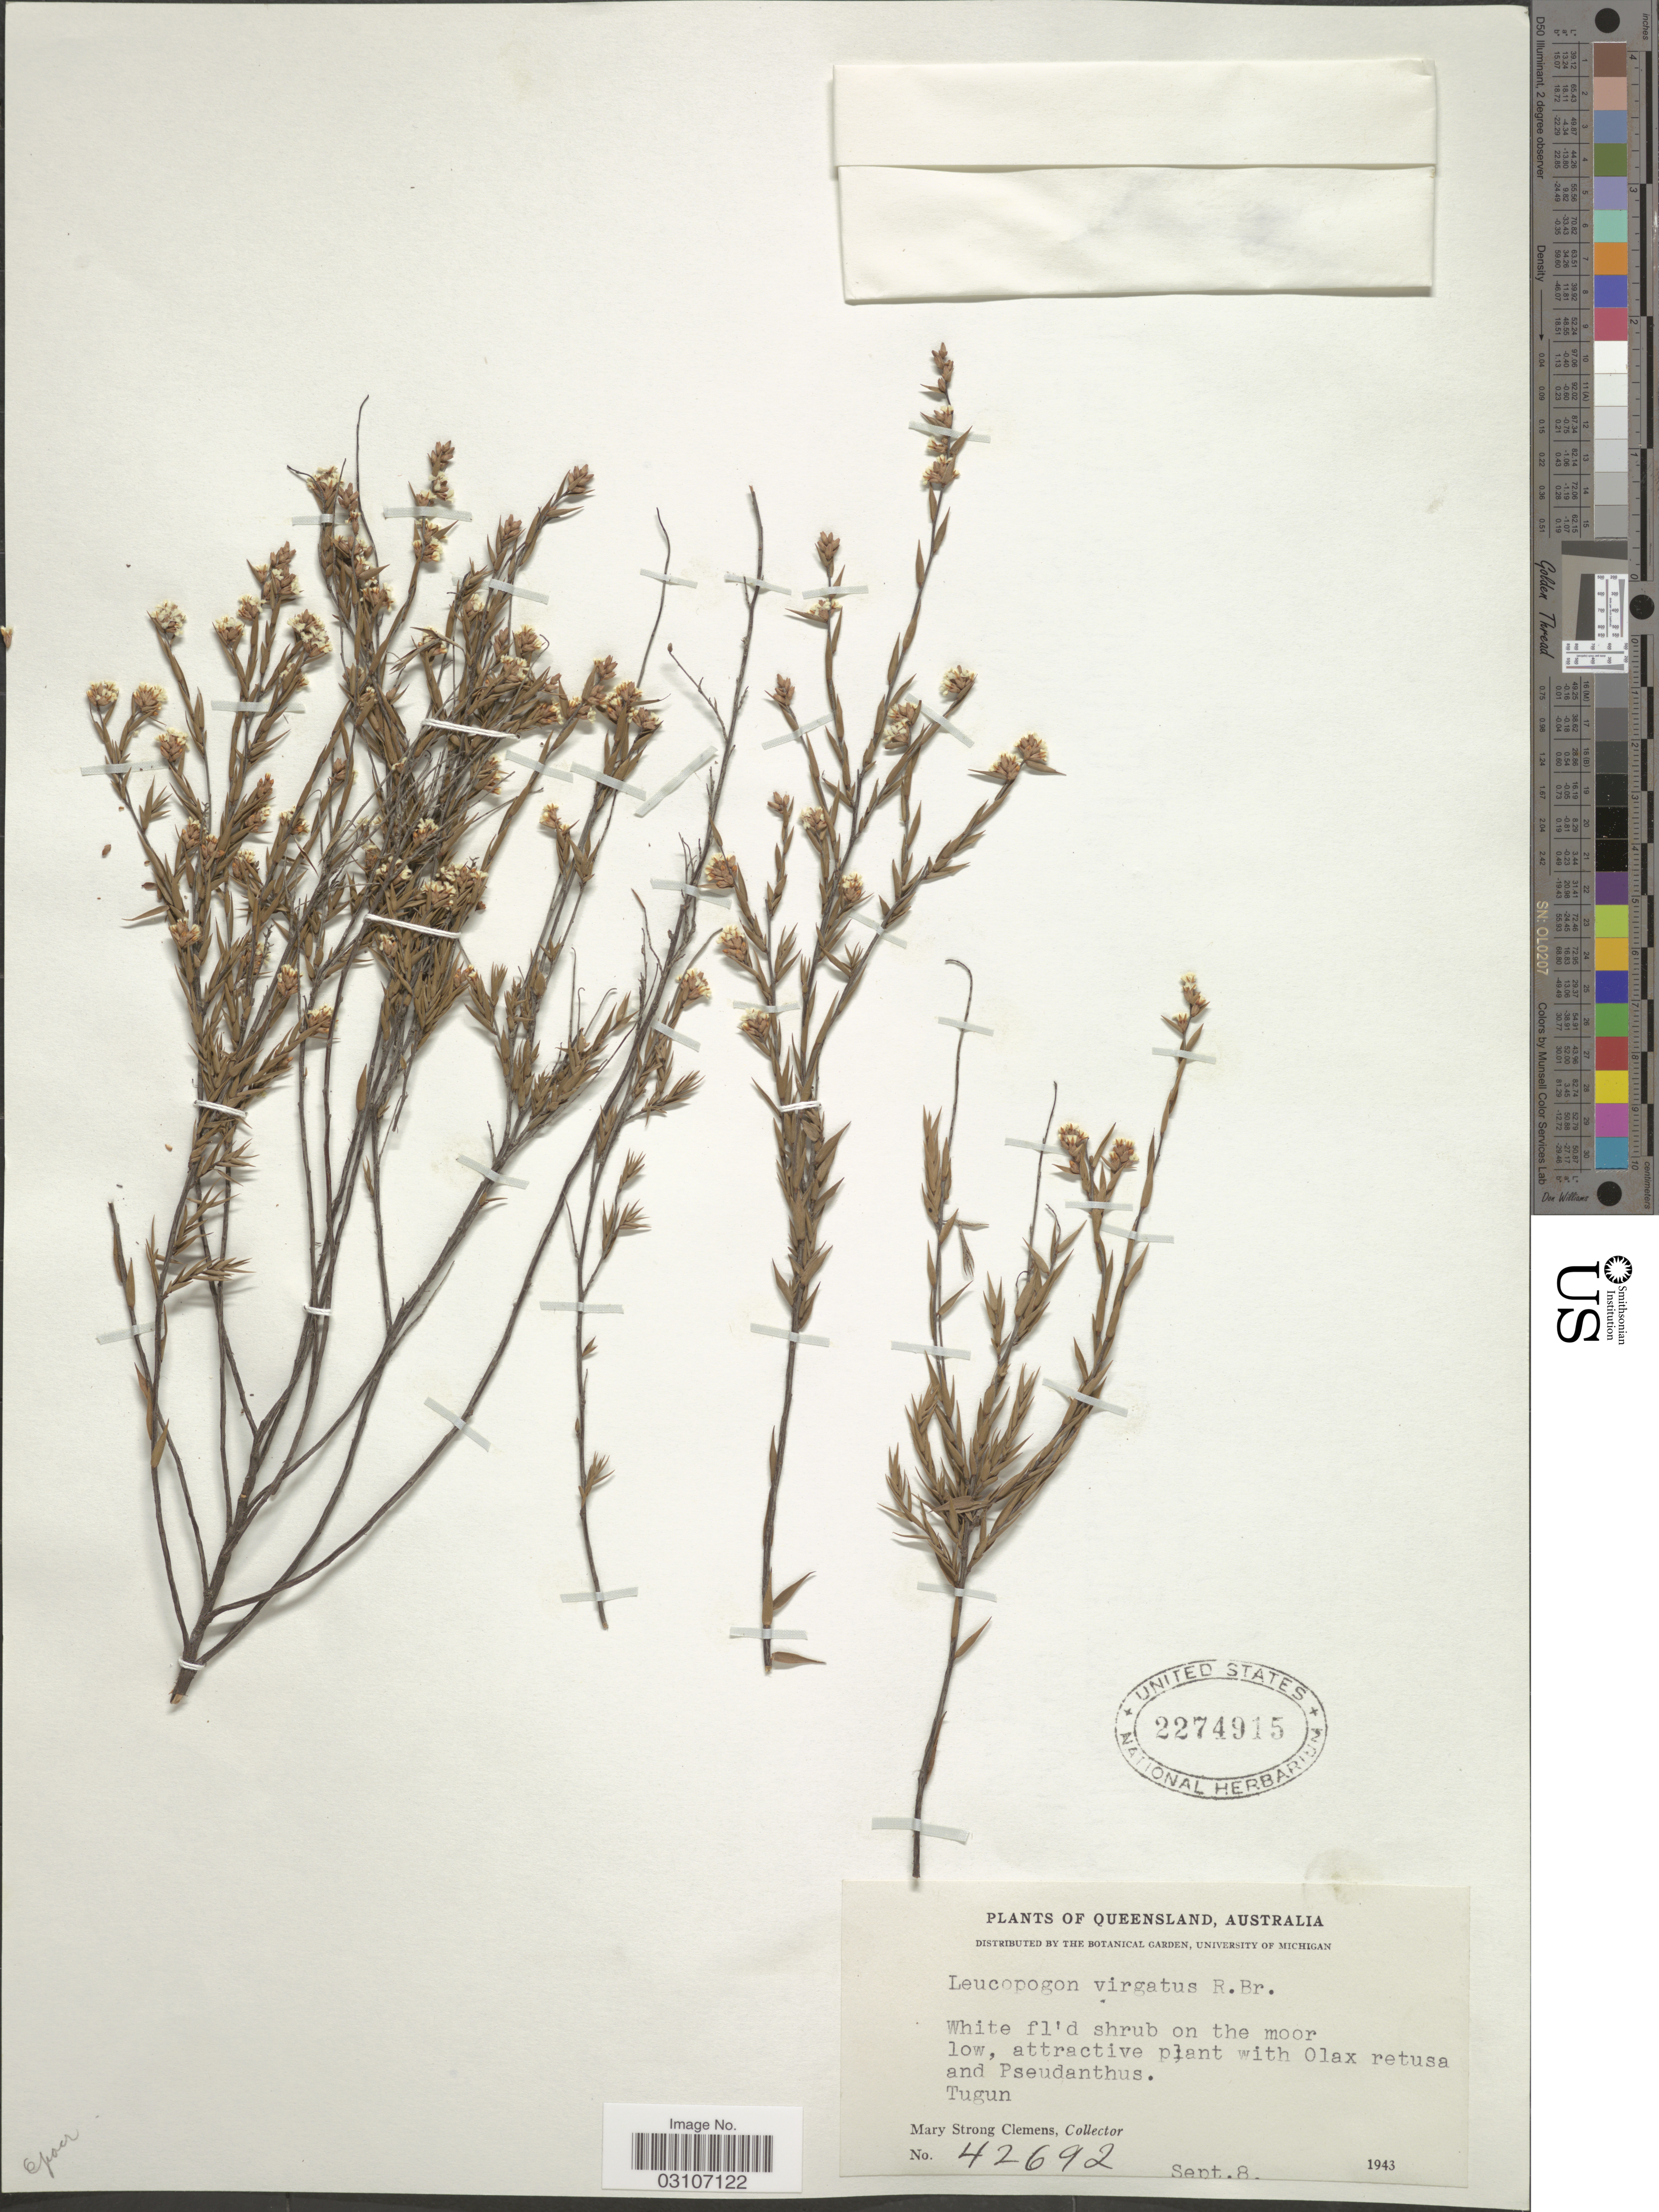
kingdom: Plantae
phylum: Tracheophyta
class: Magnoliopsida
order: Ericales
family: Ericaceae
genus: Leucopogon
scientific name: Leucopogon virgatus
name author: R. Br.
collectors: M. S. Clemens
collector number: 42692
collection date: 1943-09-08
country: Australia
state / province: Queensland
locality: Tugun.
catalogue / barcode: US 2274915